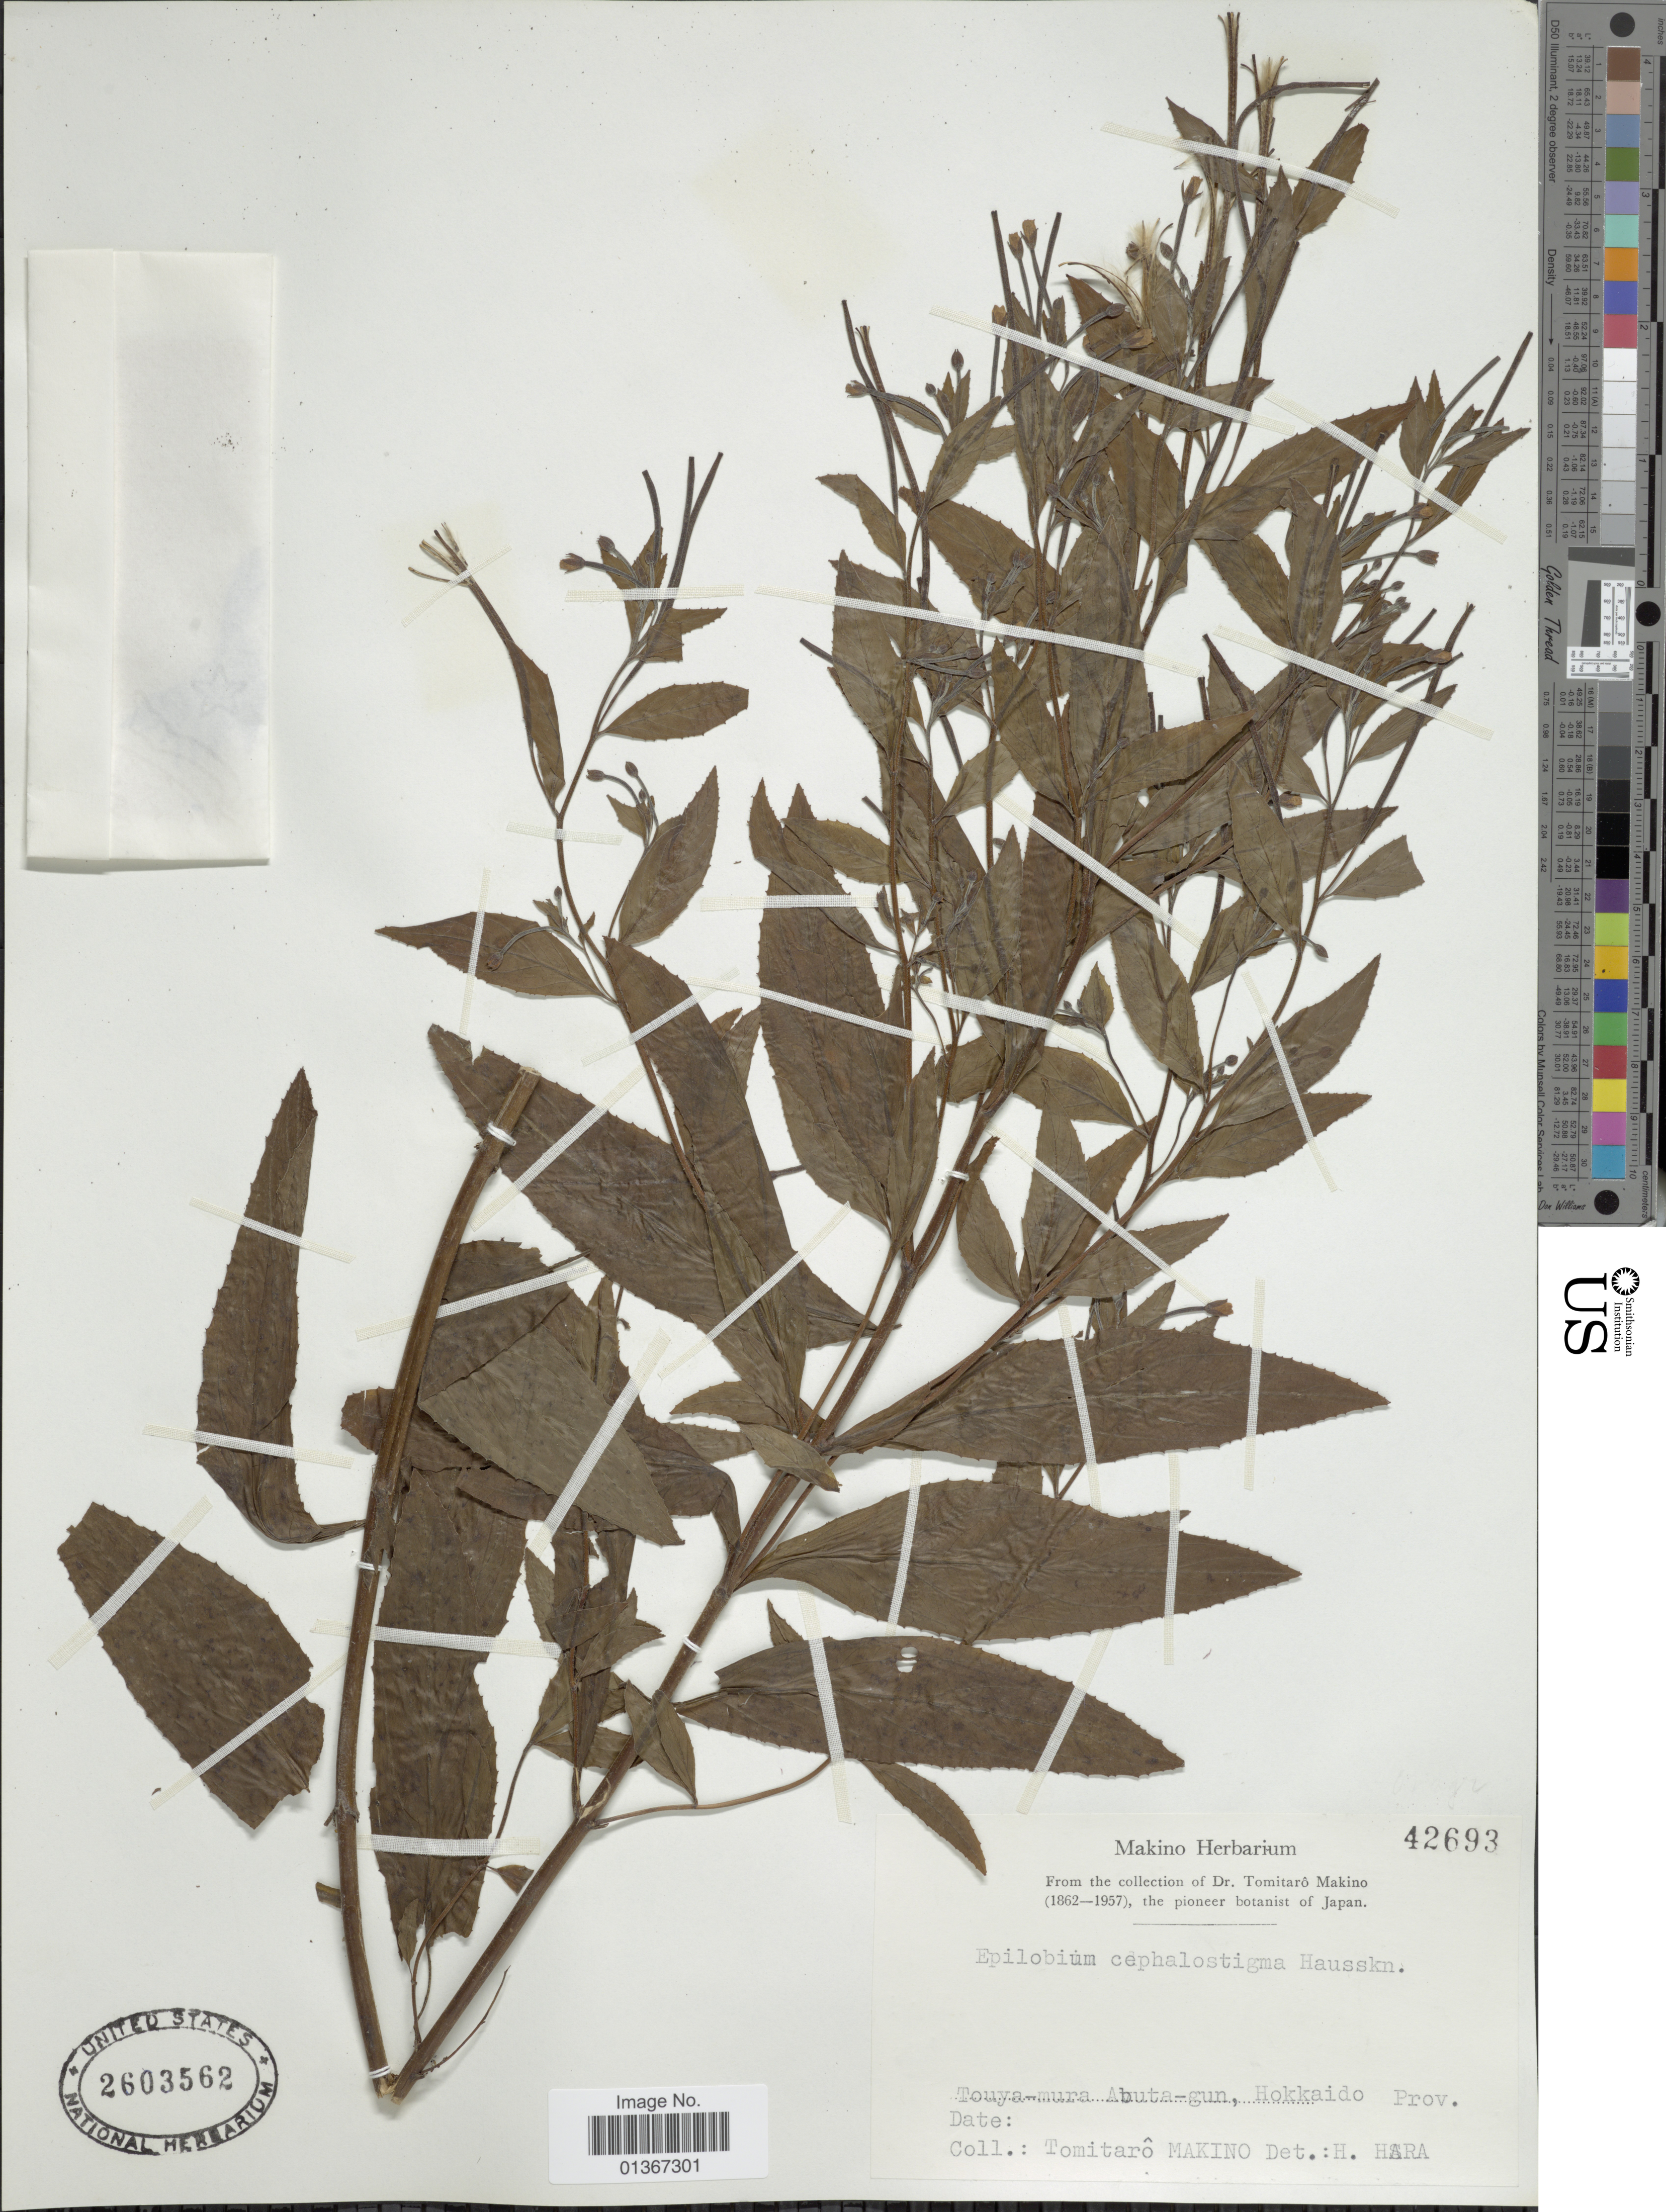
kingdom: Plantae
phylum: Tracheophyta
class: Magnoliopsida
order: Myrtales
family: Onagraceae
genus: Epilobium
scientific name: Epilobium amurense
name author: Hausskn.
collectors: T. Makino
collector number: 42693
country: Japan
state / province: Hokkaido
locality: Touya-mura Abuta-gun.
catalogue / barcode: US 2603562